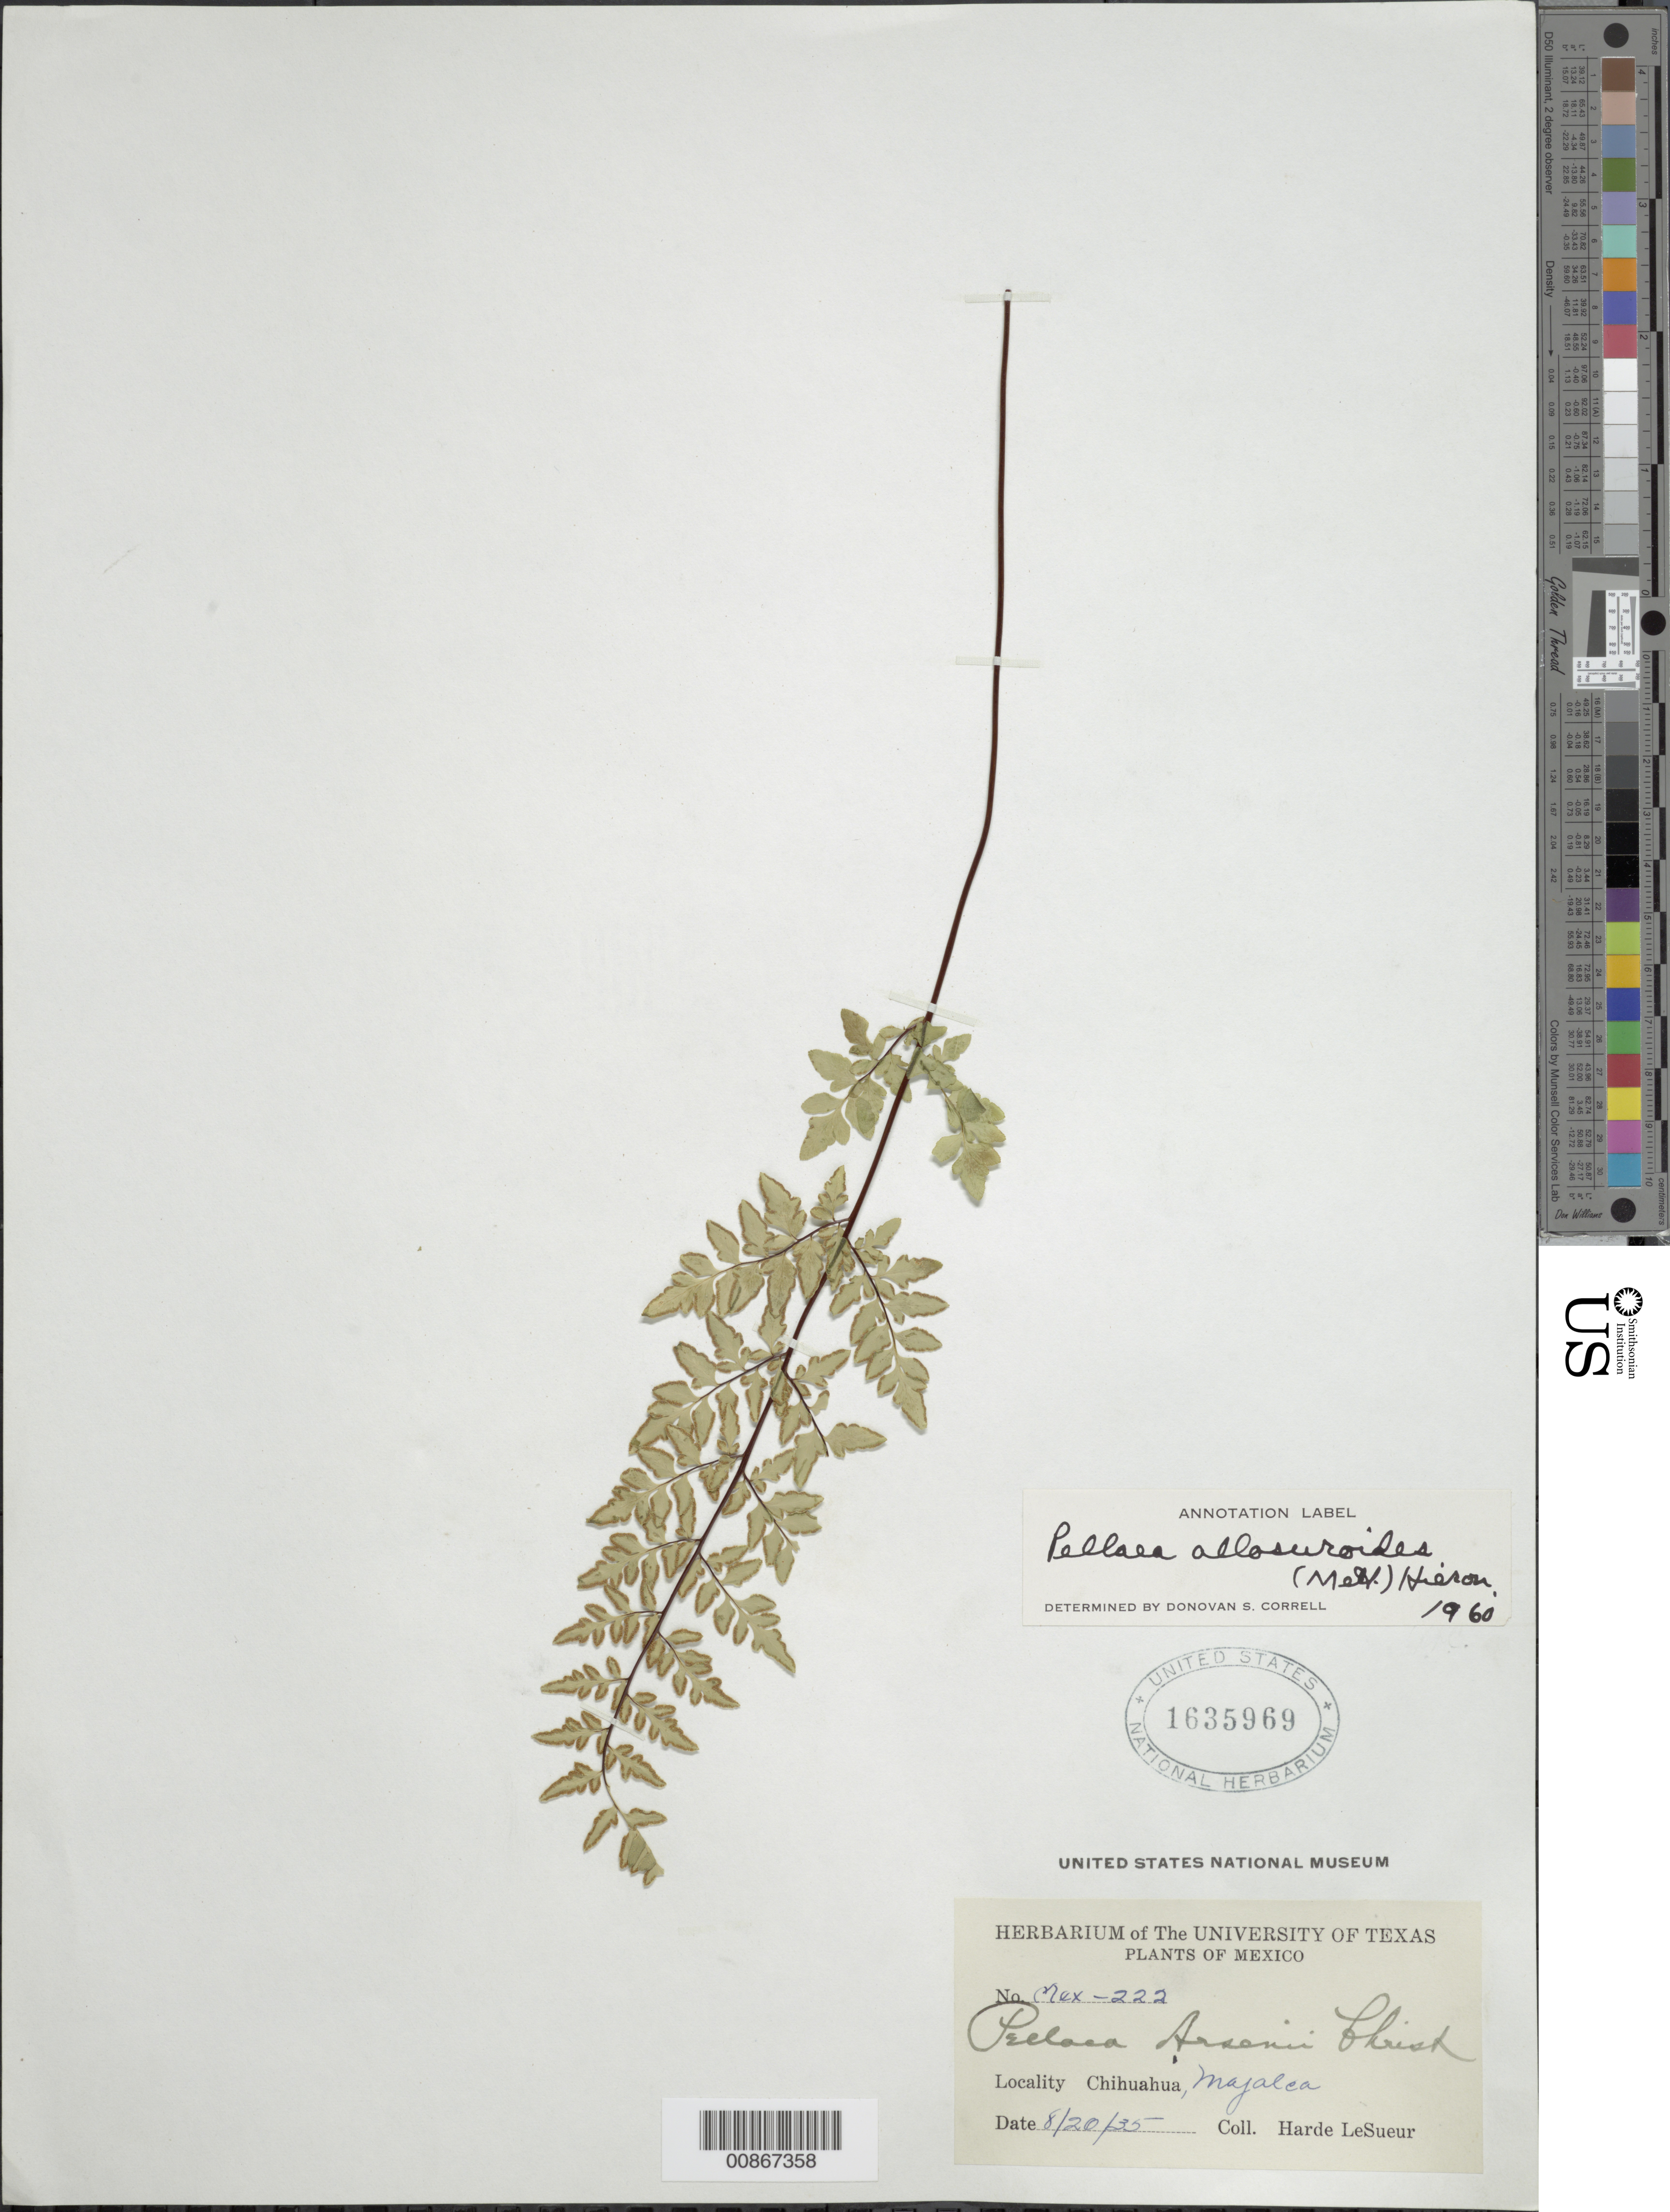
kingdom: Plantae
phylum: Tracheophyta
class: Polypodiopsida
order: Polypodiales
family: Pteridaceae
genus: Myriopteris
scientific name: Myriopteris allosuroides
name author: (Mett.) Grusz & Windham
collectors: D. H. LeSueur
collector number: Mex - 222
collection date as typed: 20 Aug 1935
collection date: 1935-08-20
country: Mexico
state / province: Chihuahua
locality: Majalca, Chihuahua.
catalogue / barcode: US 1635969